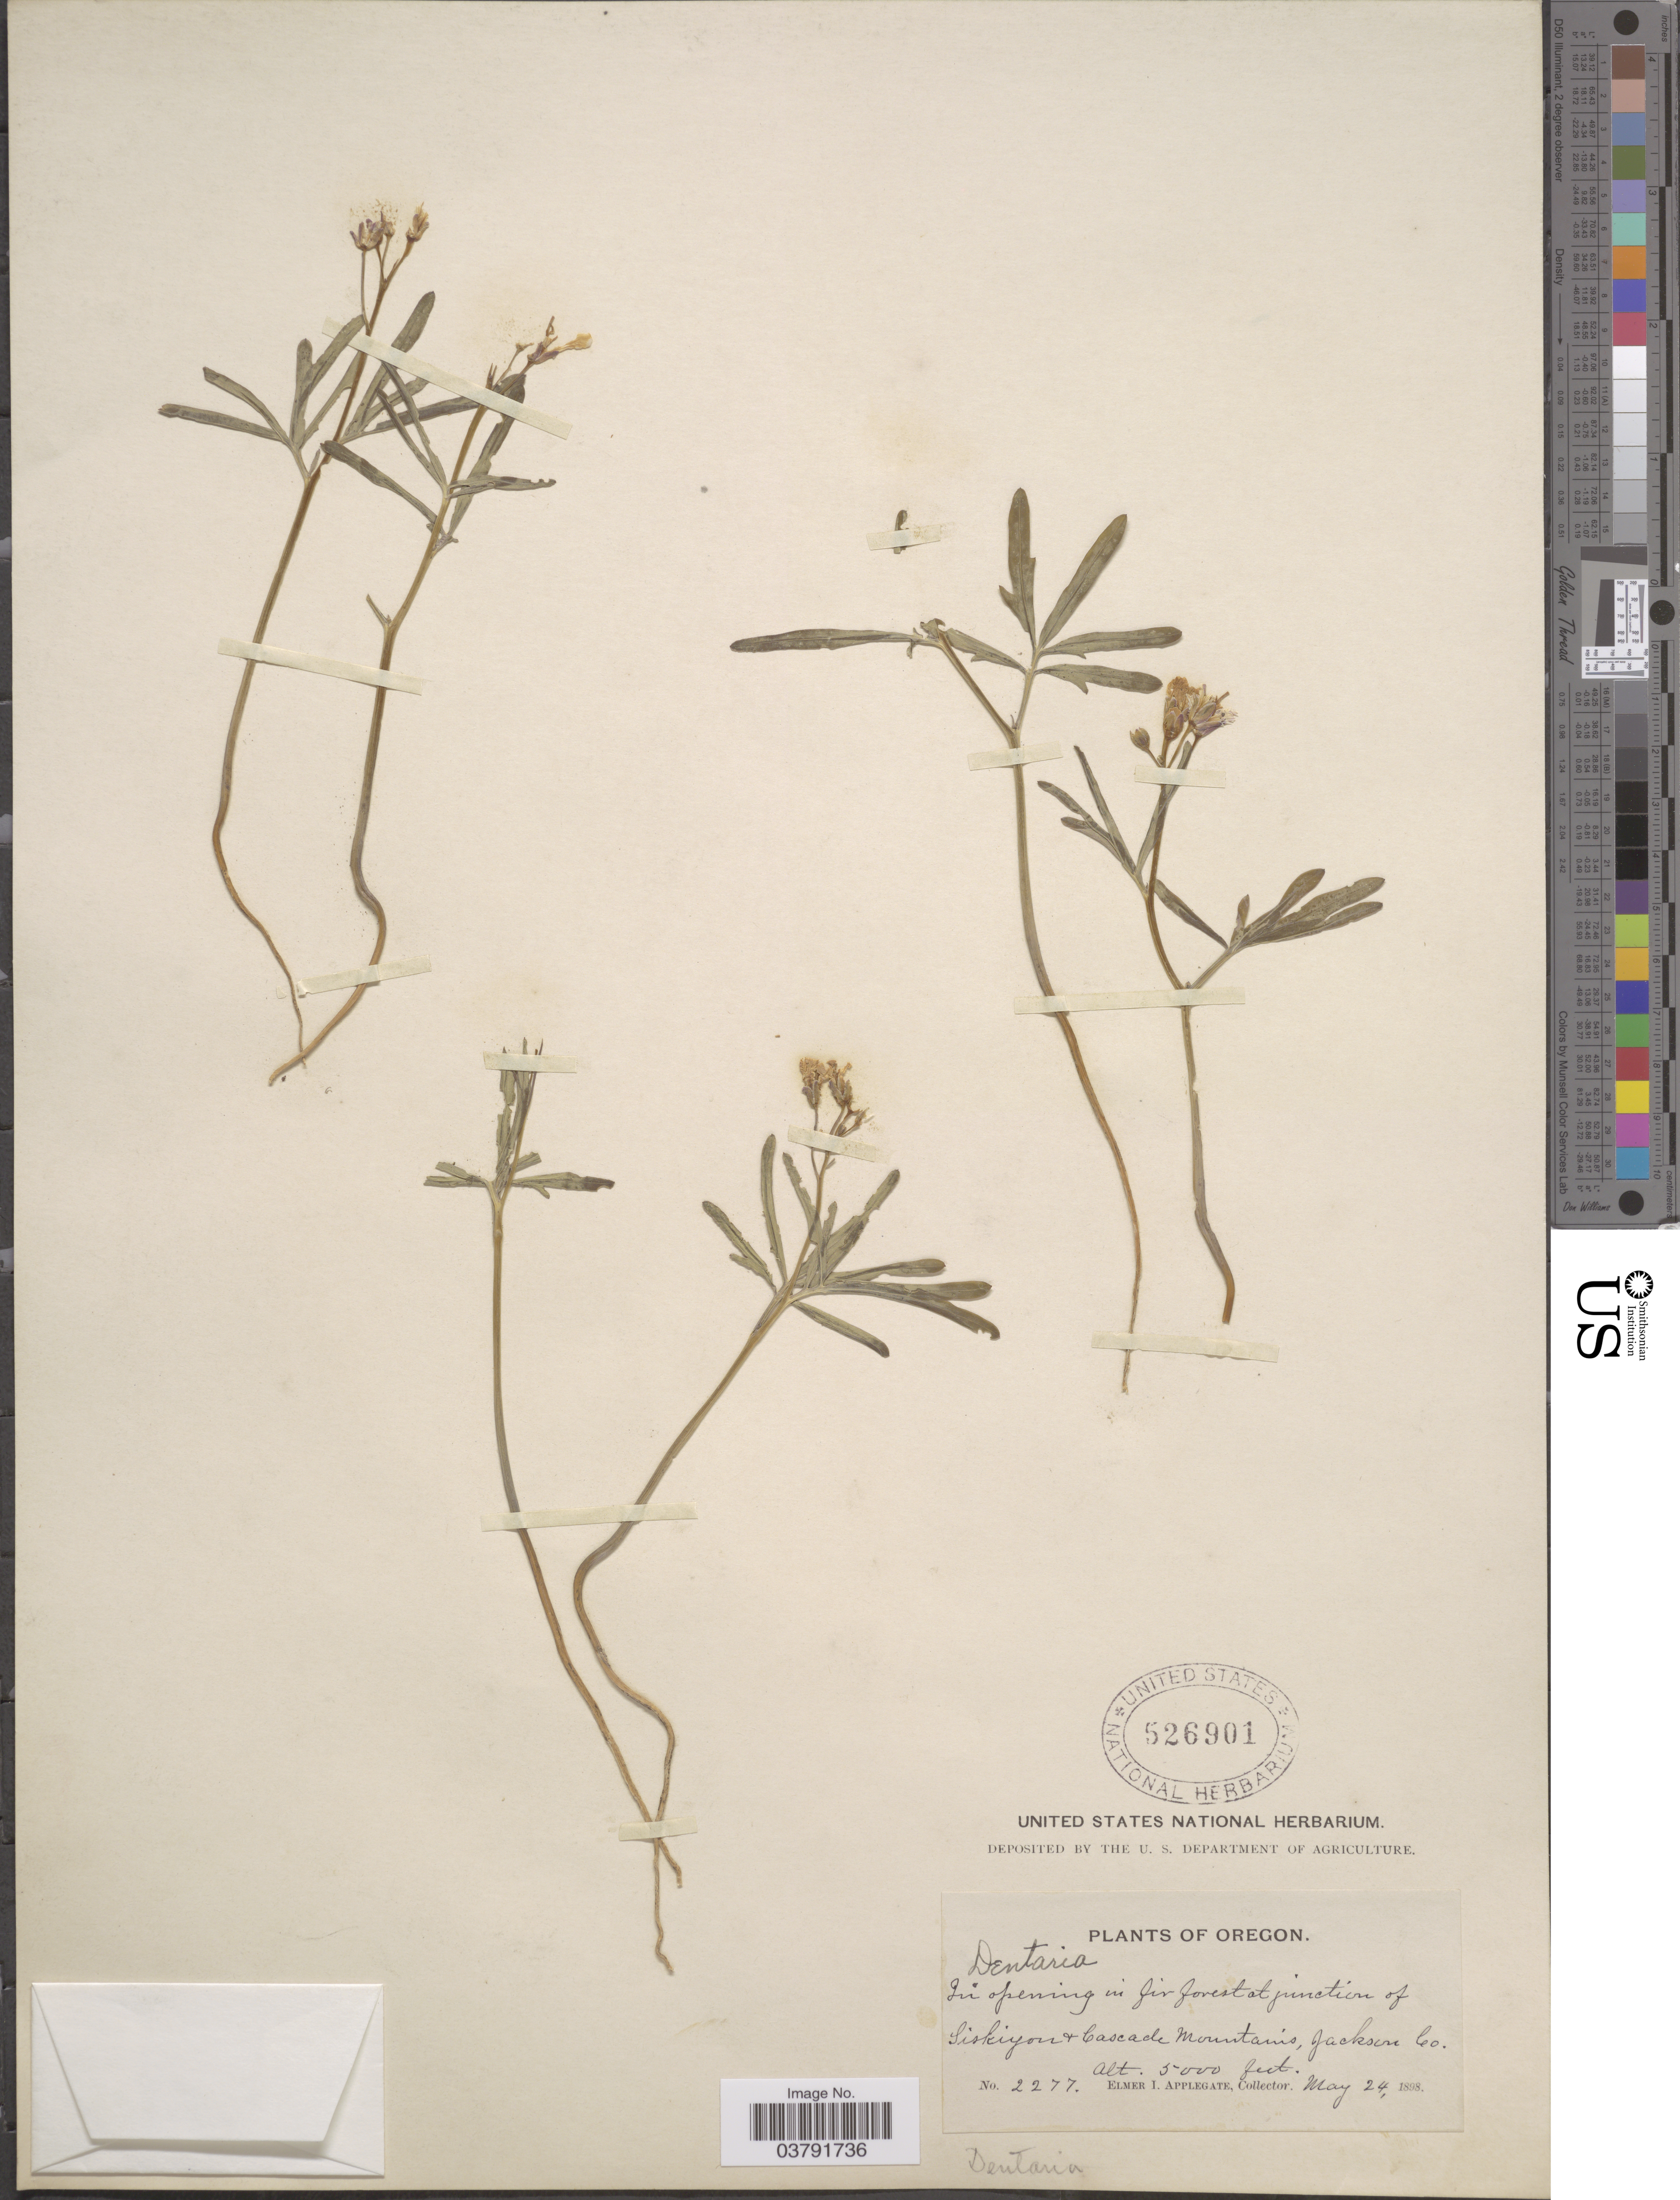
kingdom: Plantae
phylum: Tracheophyta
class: Magnoliopsida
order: Brassicales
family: Brassicaceae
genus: Dentaria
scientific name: Dentaria sp.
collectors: E. I. Applegate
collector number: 2277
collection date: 1898-05-24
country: United States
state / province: Oregon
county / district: Jackson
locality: In opening in fir forest at junction of Siskiyou & Cascade Mountains, Jackson Co.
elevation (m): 1524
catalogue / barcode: US 526901